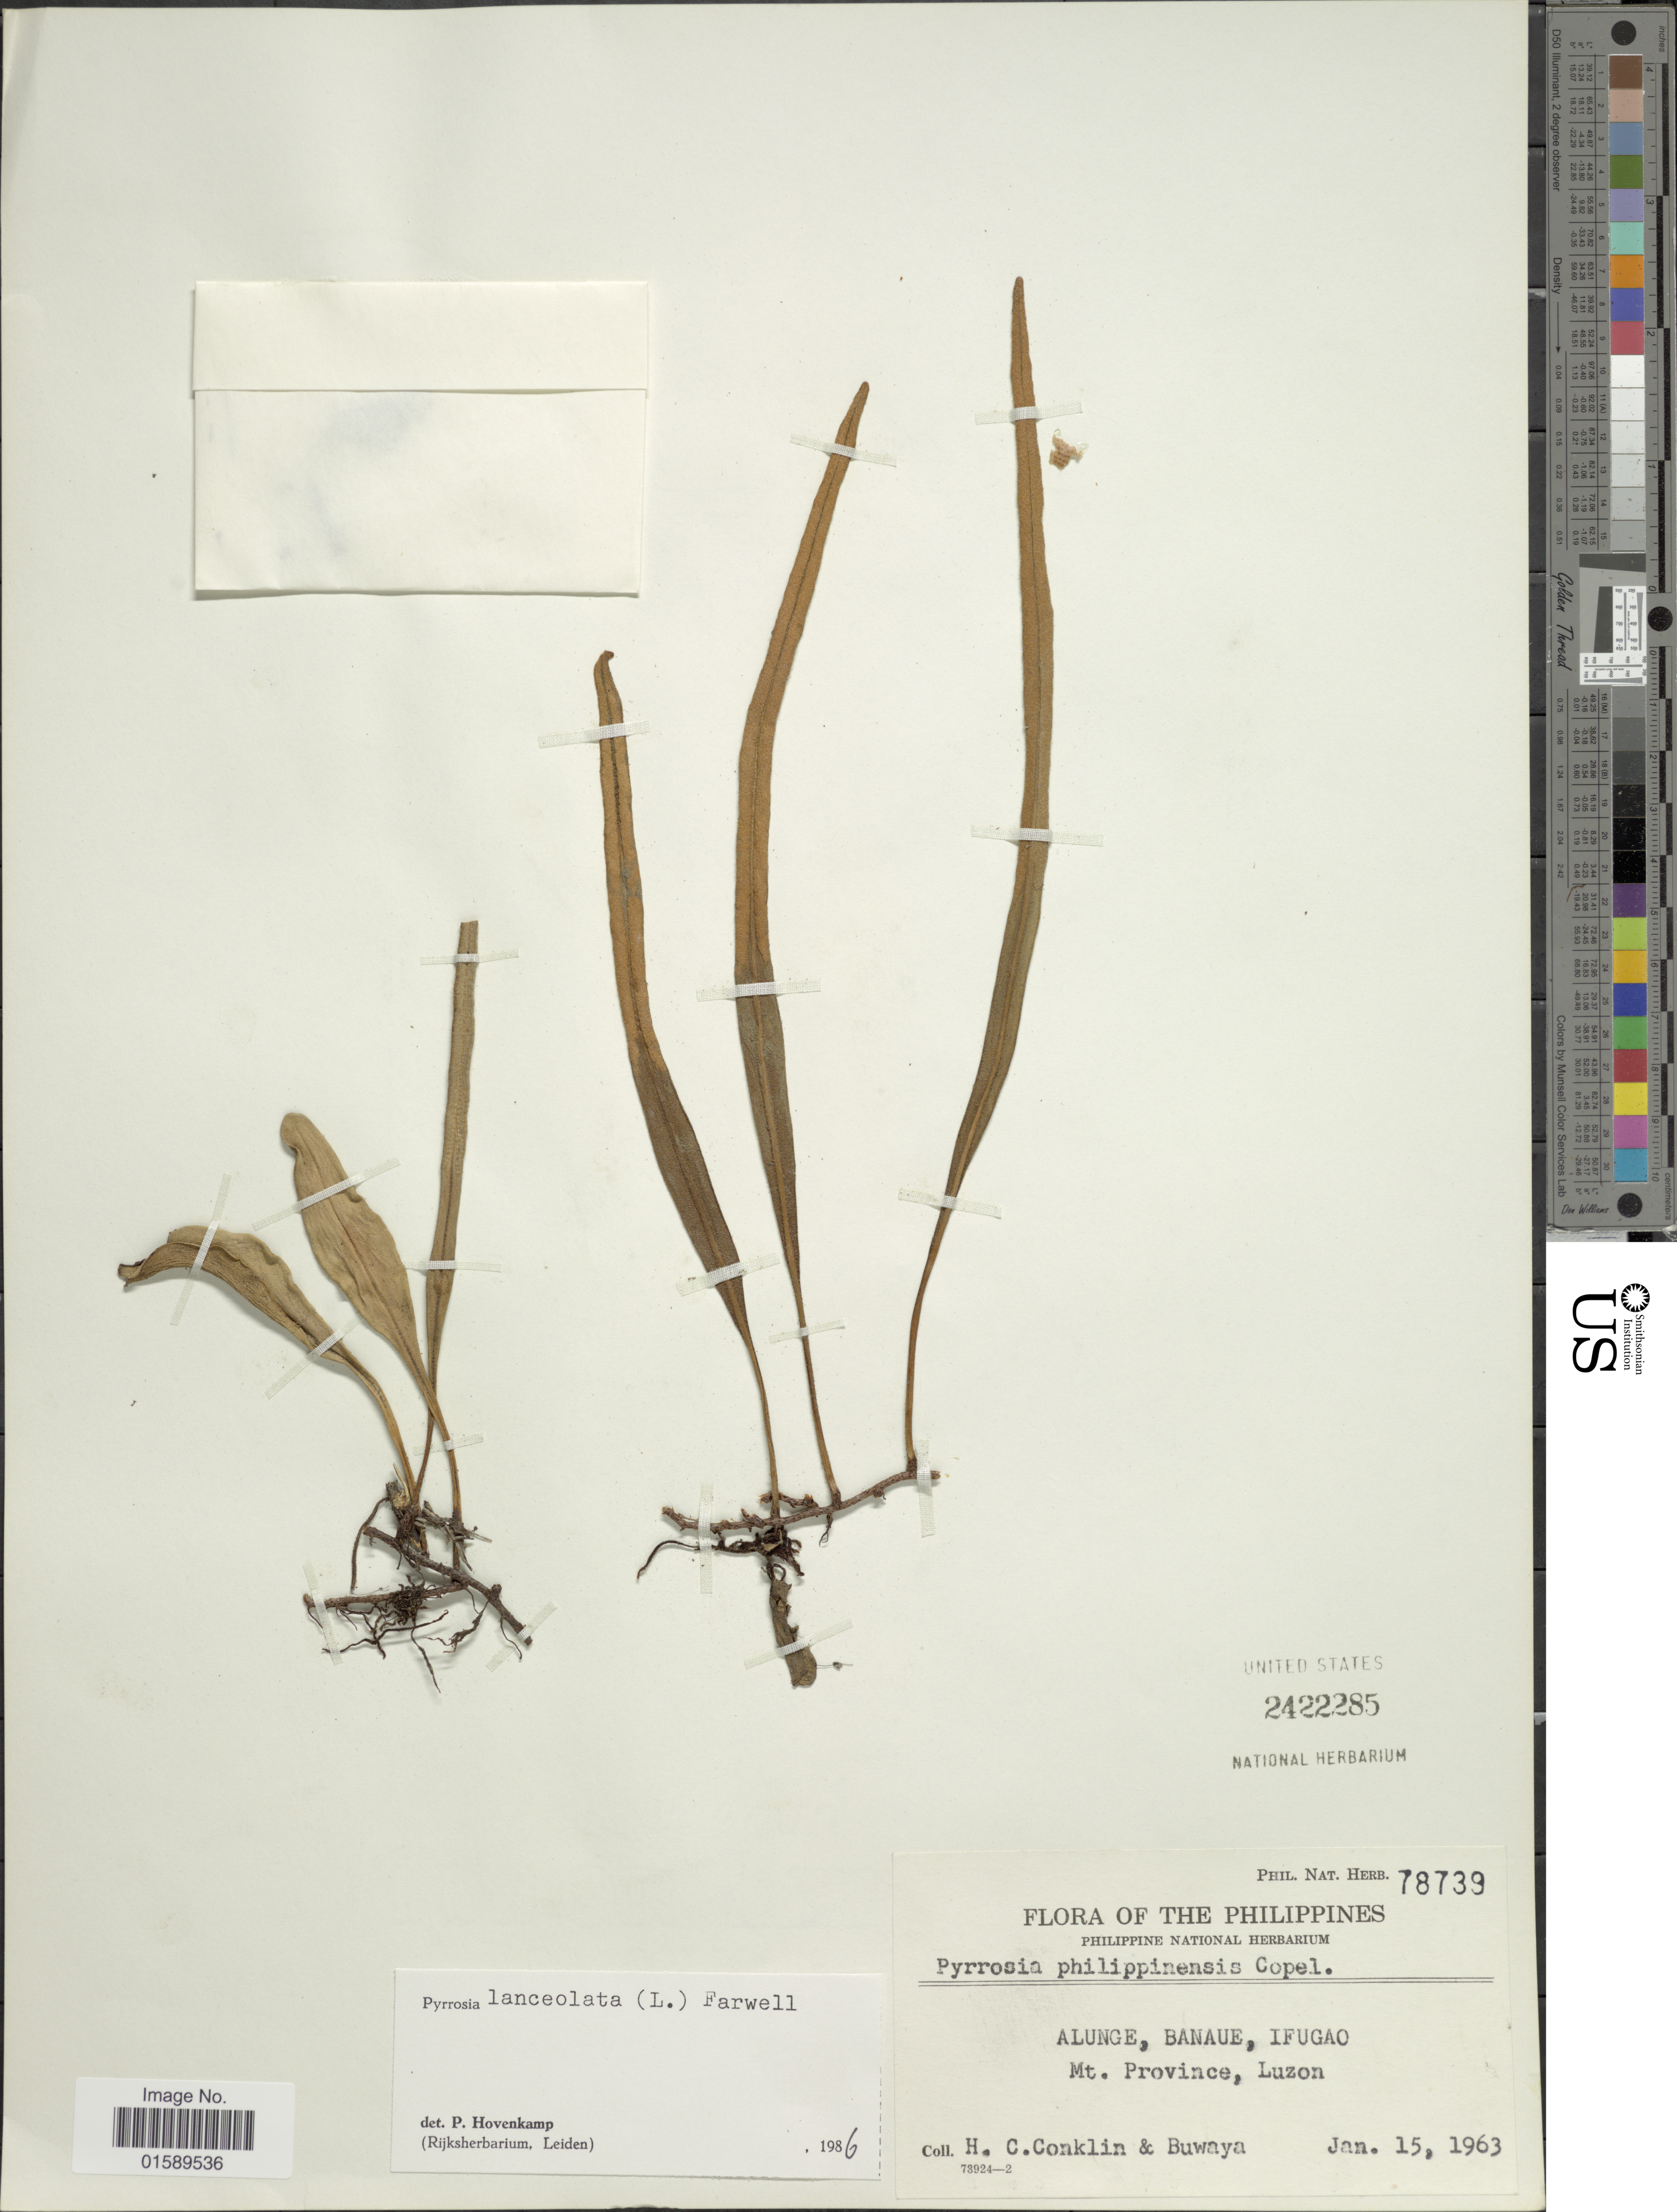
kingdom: Plantae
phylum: Tracheophyta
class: Polypodiopsida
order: Polypodiales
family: Polypodiaceae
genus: Pyrrosia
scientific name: Pyrrosia lanceolata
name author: (L.) Farw.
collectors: H. Conklin & -. Buwaya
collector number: Phil. Nat. Herb. 78739*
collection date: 1963-01-15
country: Philippines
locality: Alunge, Banaue, Ifugao, Mt. province, Luzon.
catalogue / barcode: US 2422285